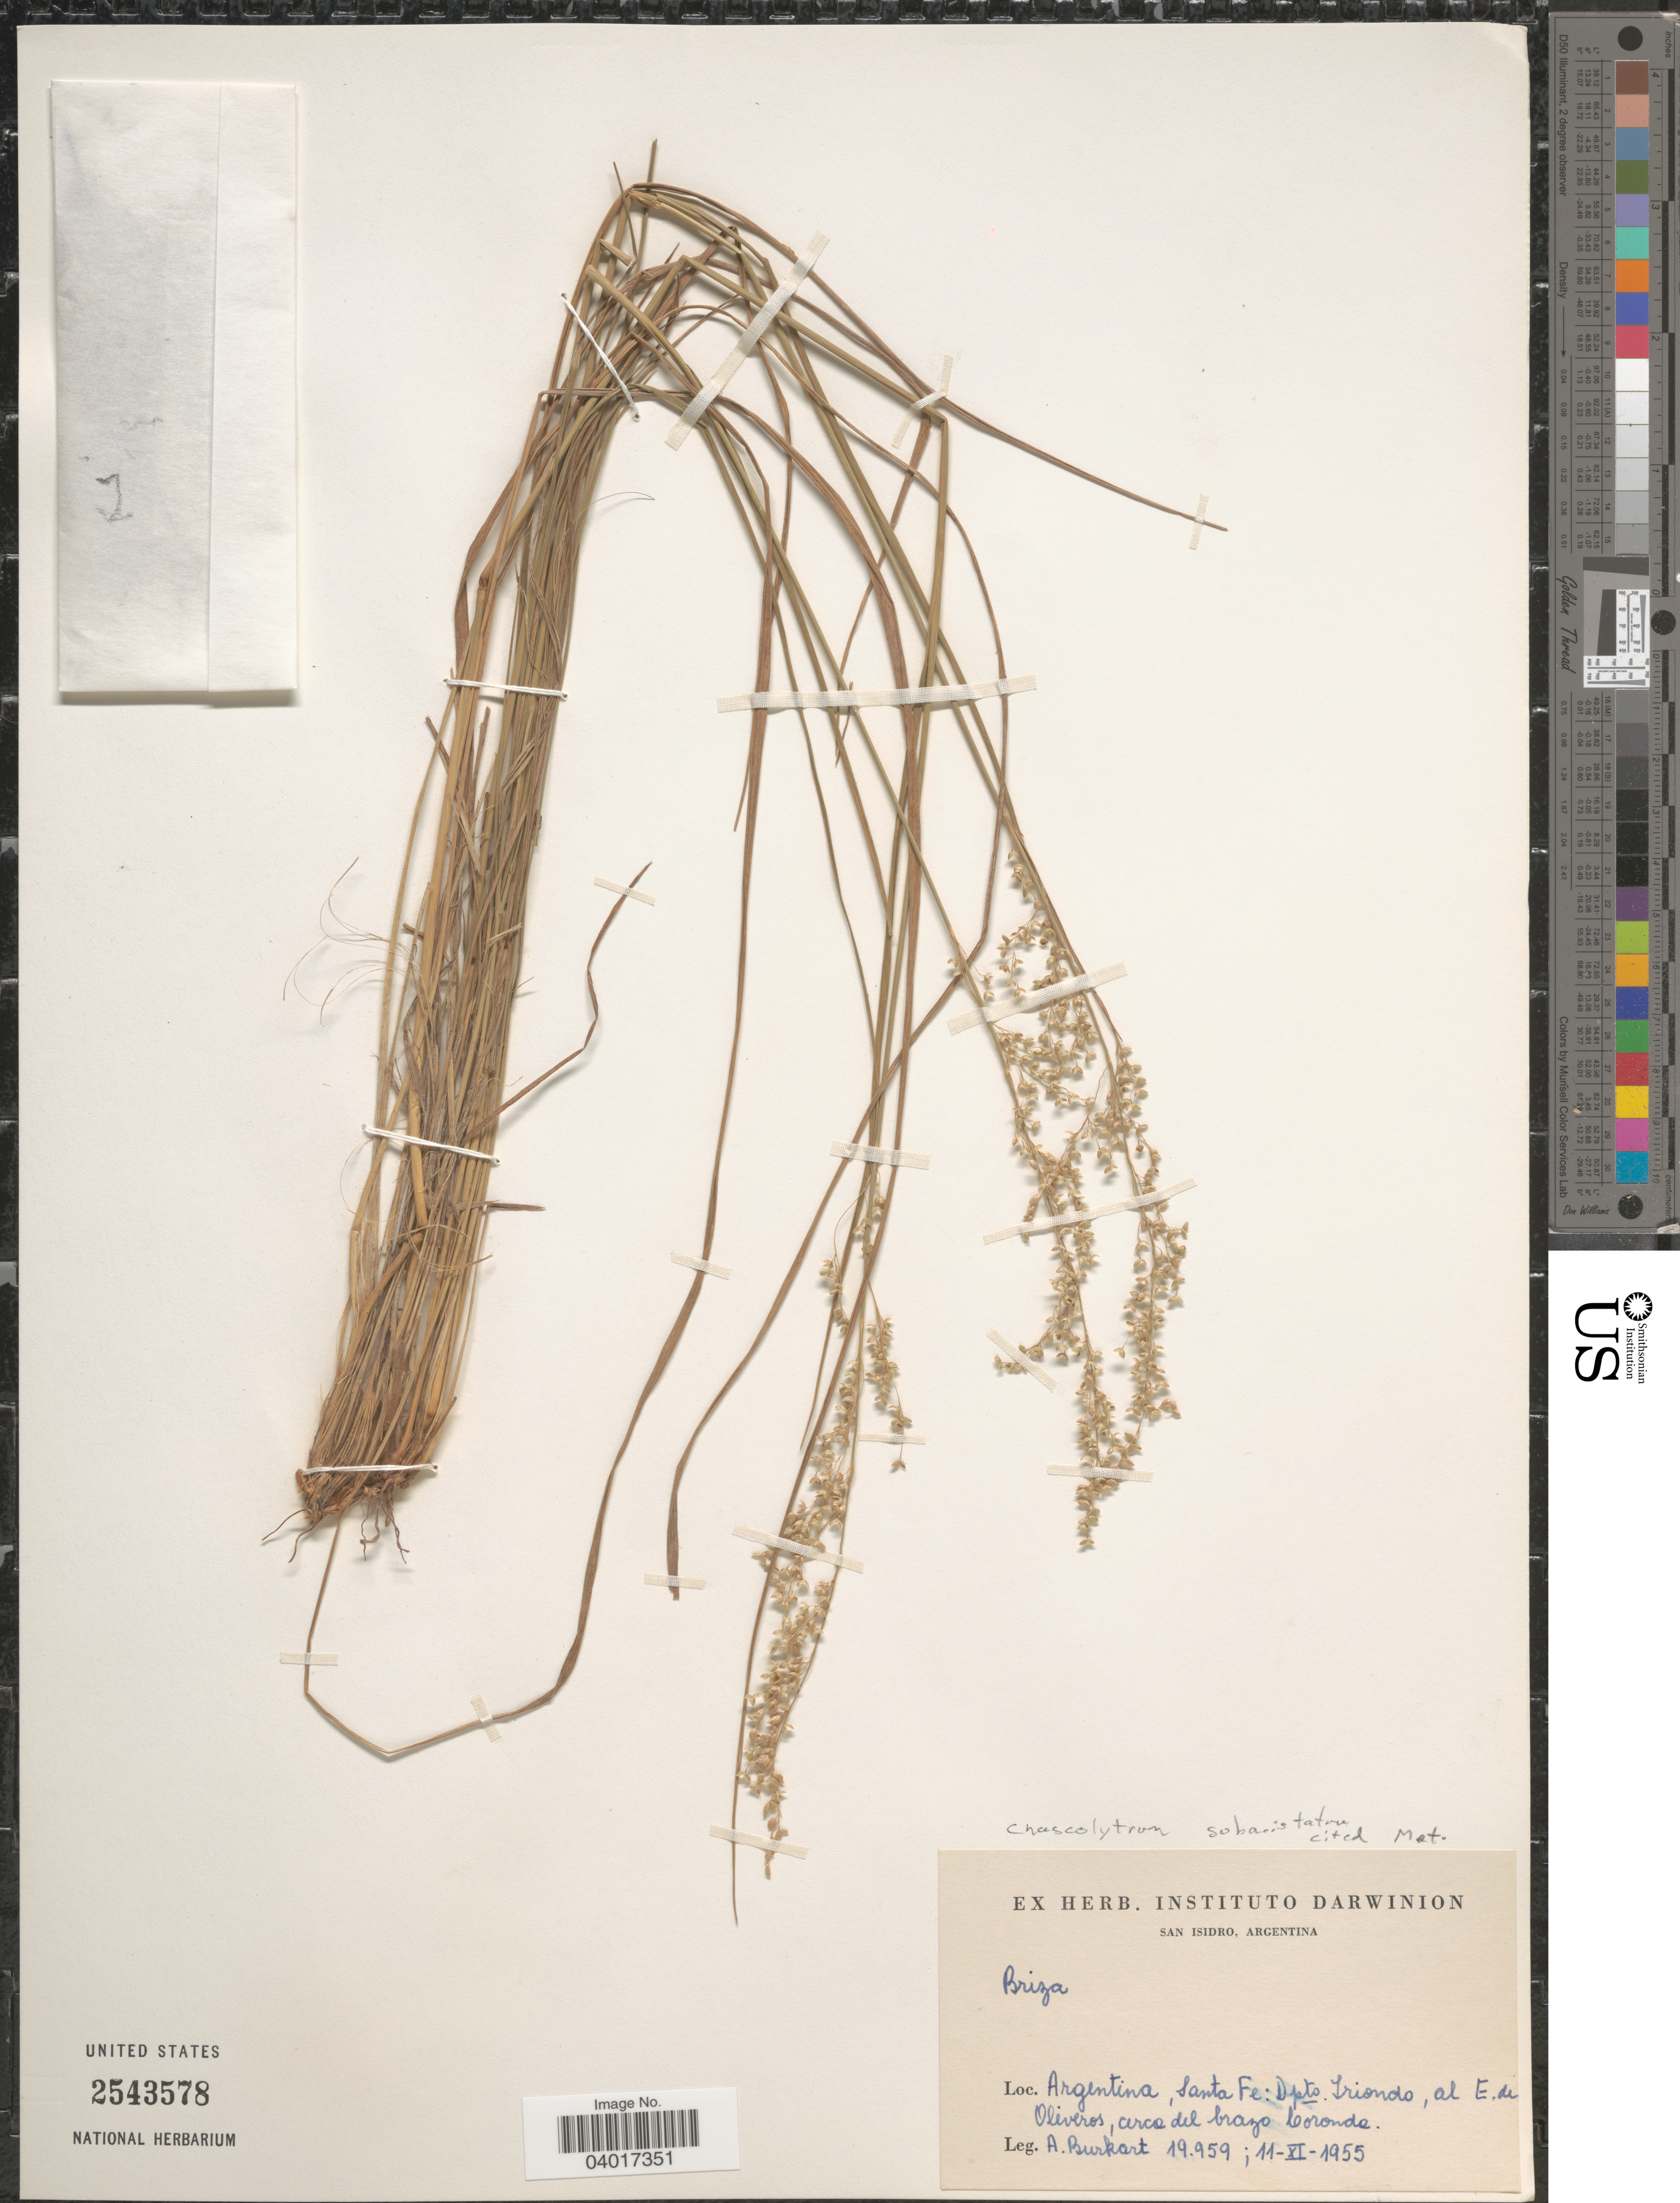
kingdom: Plantae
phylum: Tracheophyta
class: Liliopsida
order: Poales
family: Poaceae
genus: Chascolytrum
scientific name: Chascolytrum subaristatum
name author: (Lam.) Desv.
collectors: A. E. Burkart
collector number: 19959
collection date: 1955-11-11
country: Argentina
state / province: Santa Fe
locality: Dpto. Iriondo, al E. de Oliveros, cerca del brazo Coronda.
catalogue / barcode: US 2543578